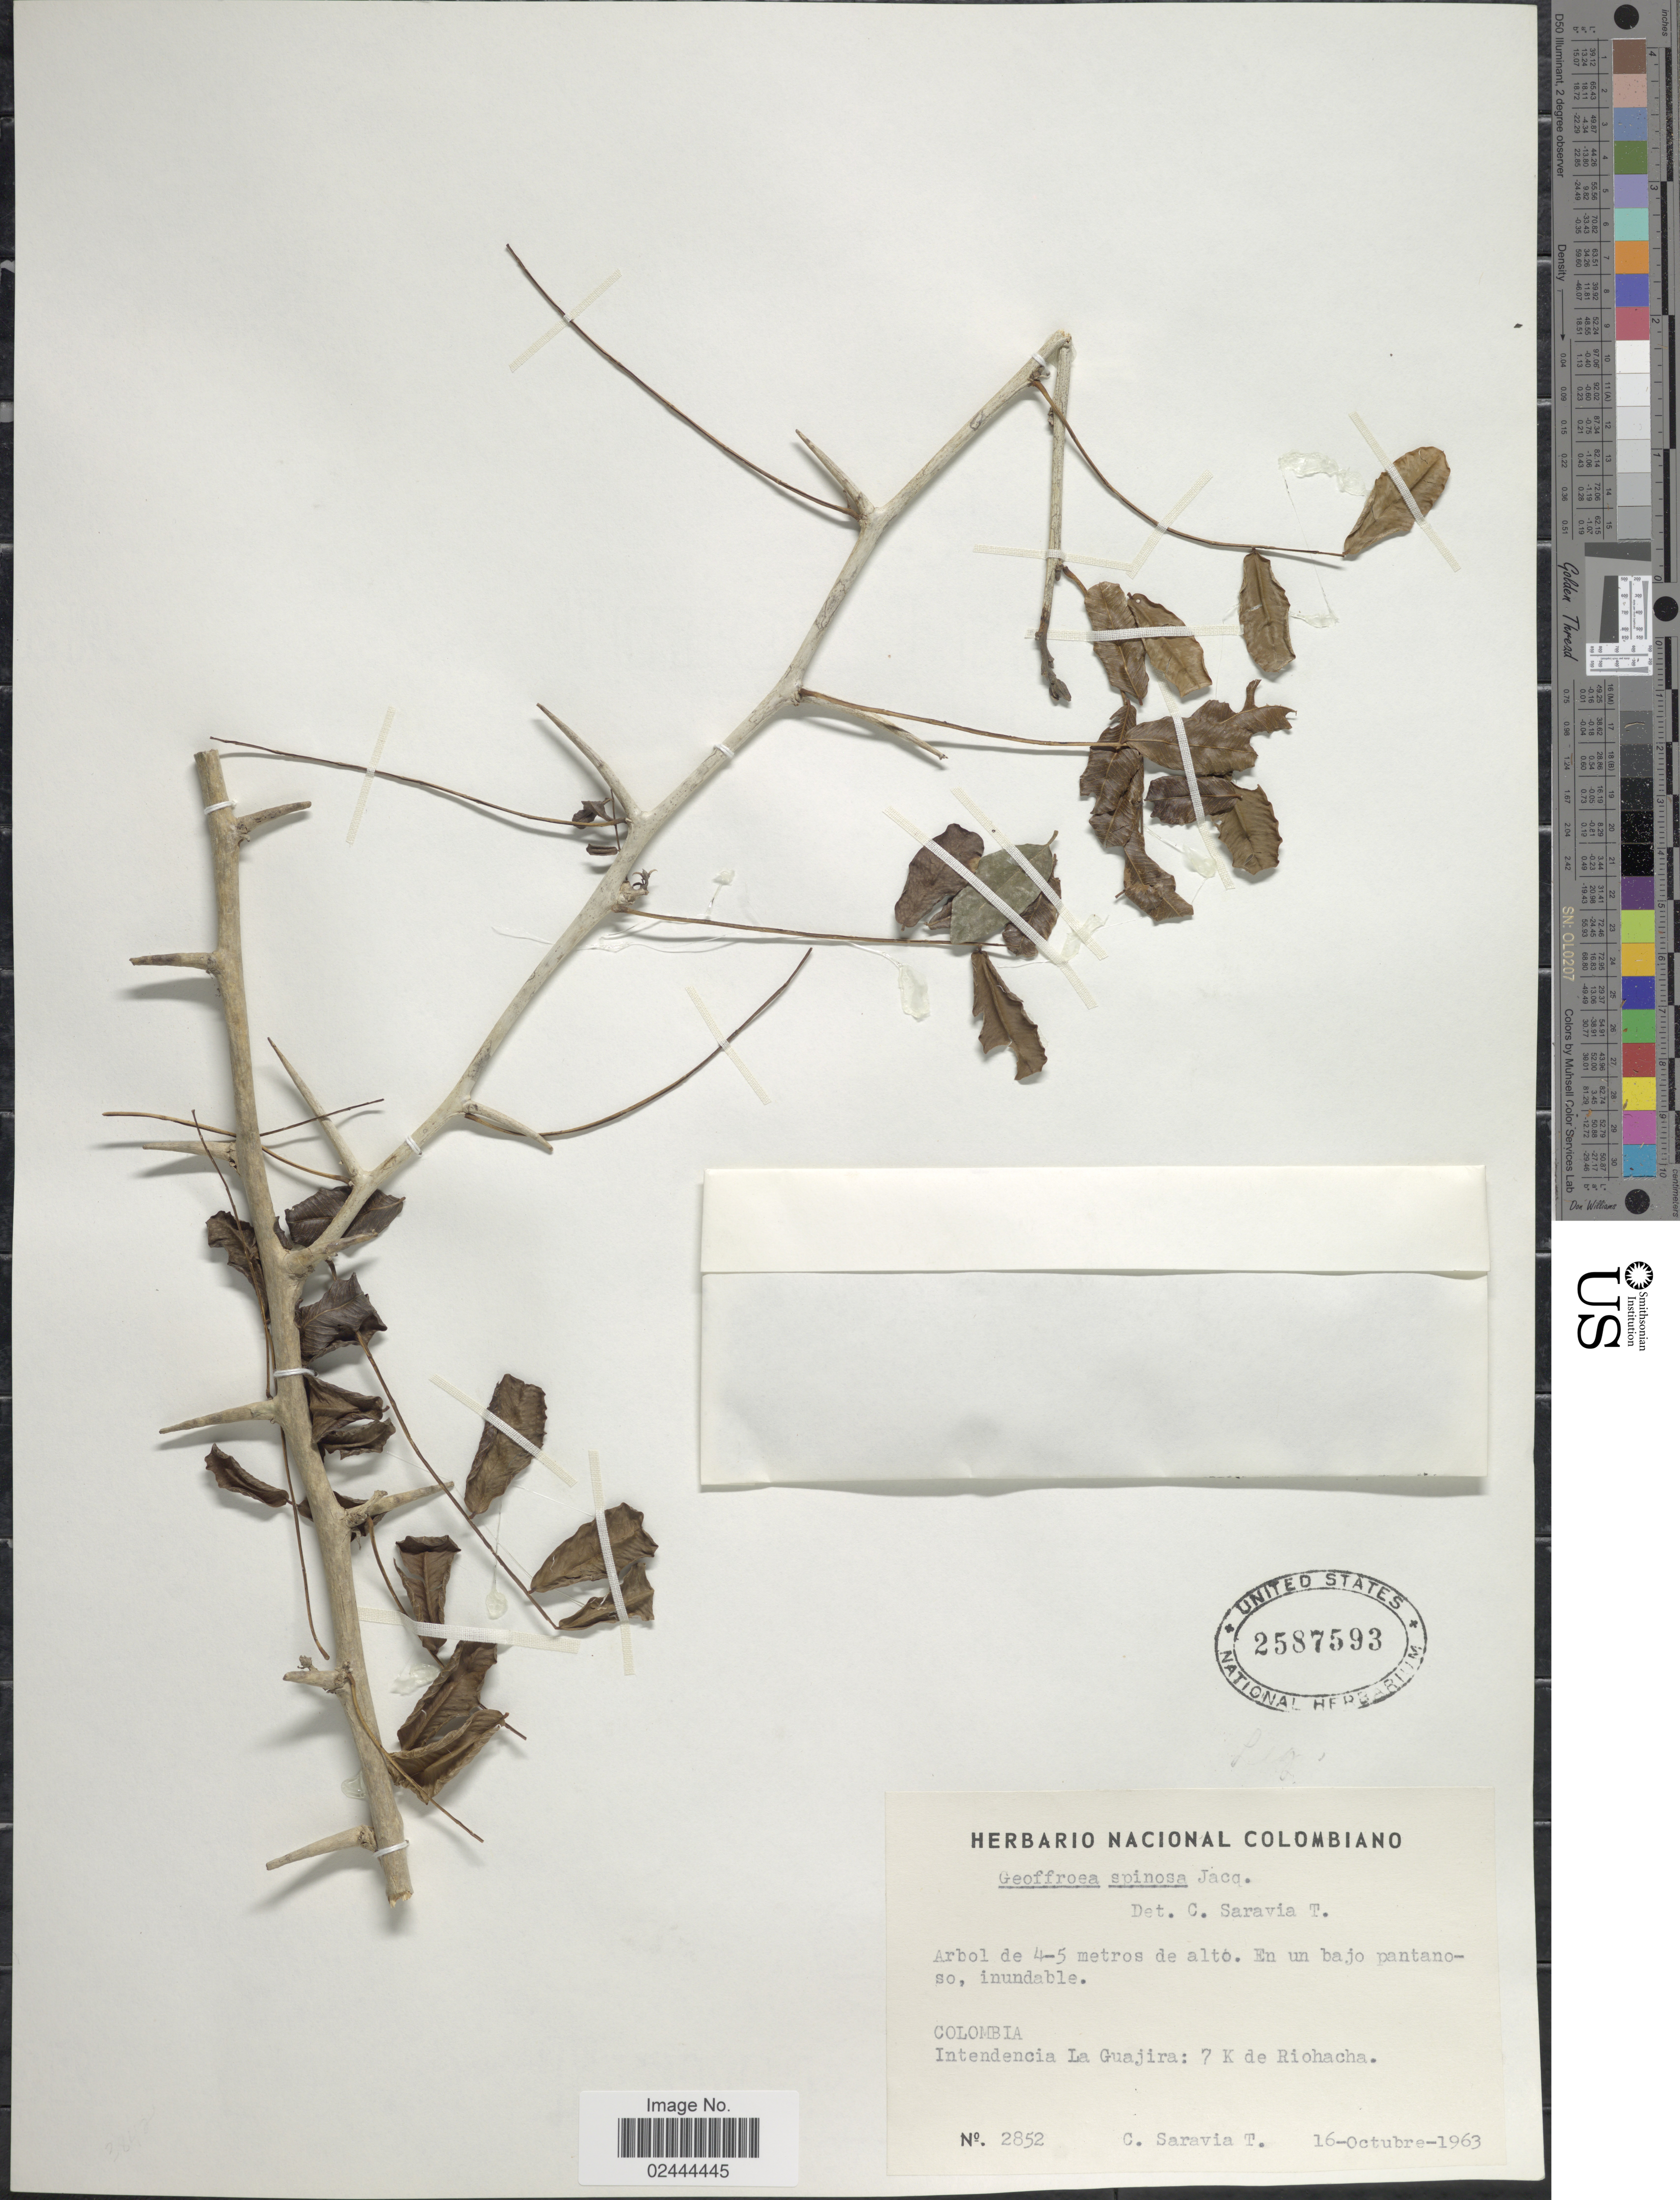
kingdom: Plantae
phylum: Tracheophyta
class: Magnoliopsida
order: Fabales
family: Fabaceae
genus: Geoffroea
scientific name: Geoffroea spinosa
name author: Jacq.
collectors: C. Saravia T.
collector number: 2852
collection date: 1963-10-16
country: Colombia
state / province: La Guajira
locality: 7 K de Riohacha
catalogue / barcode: US 2587593